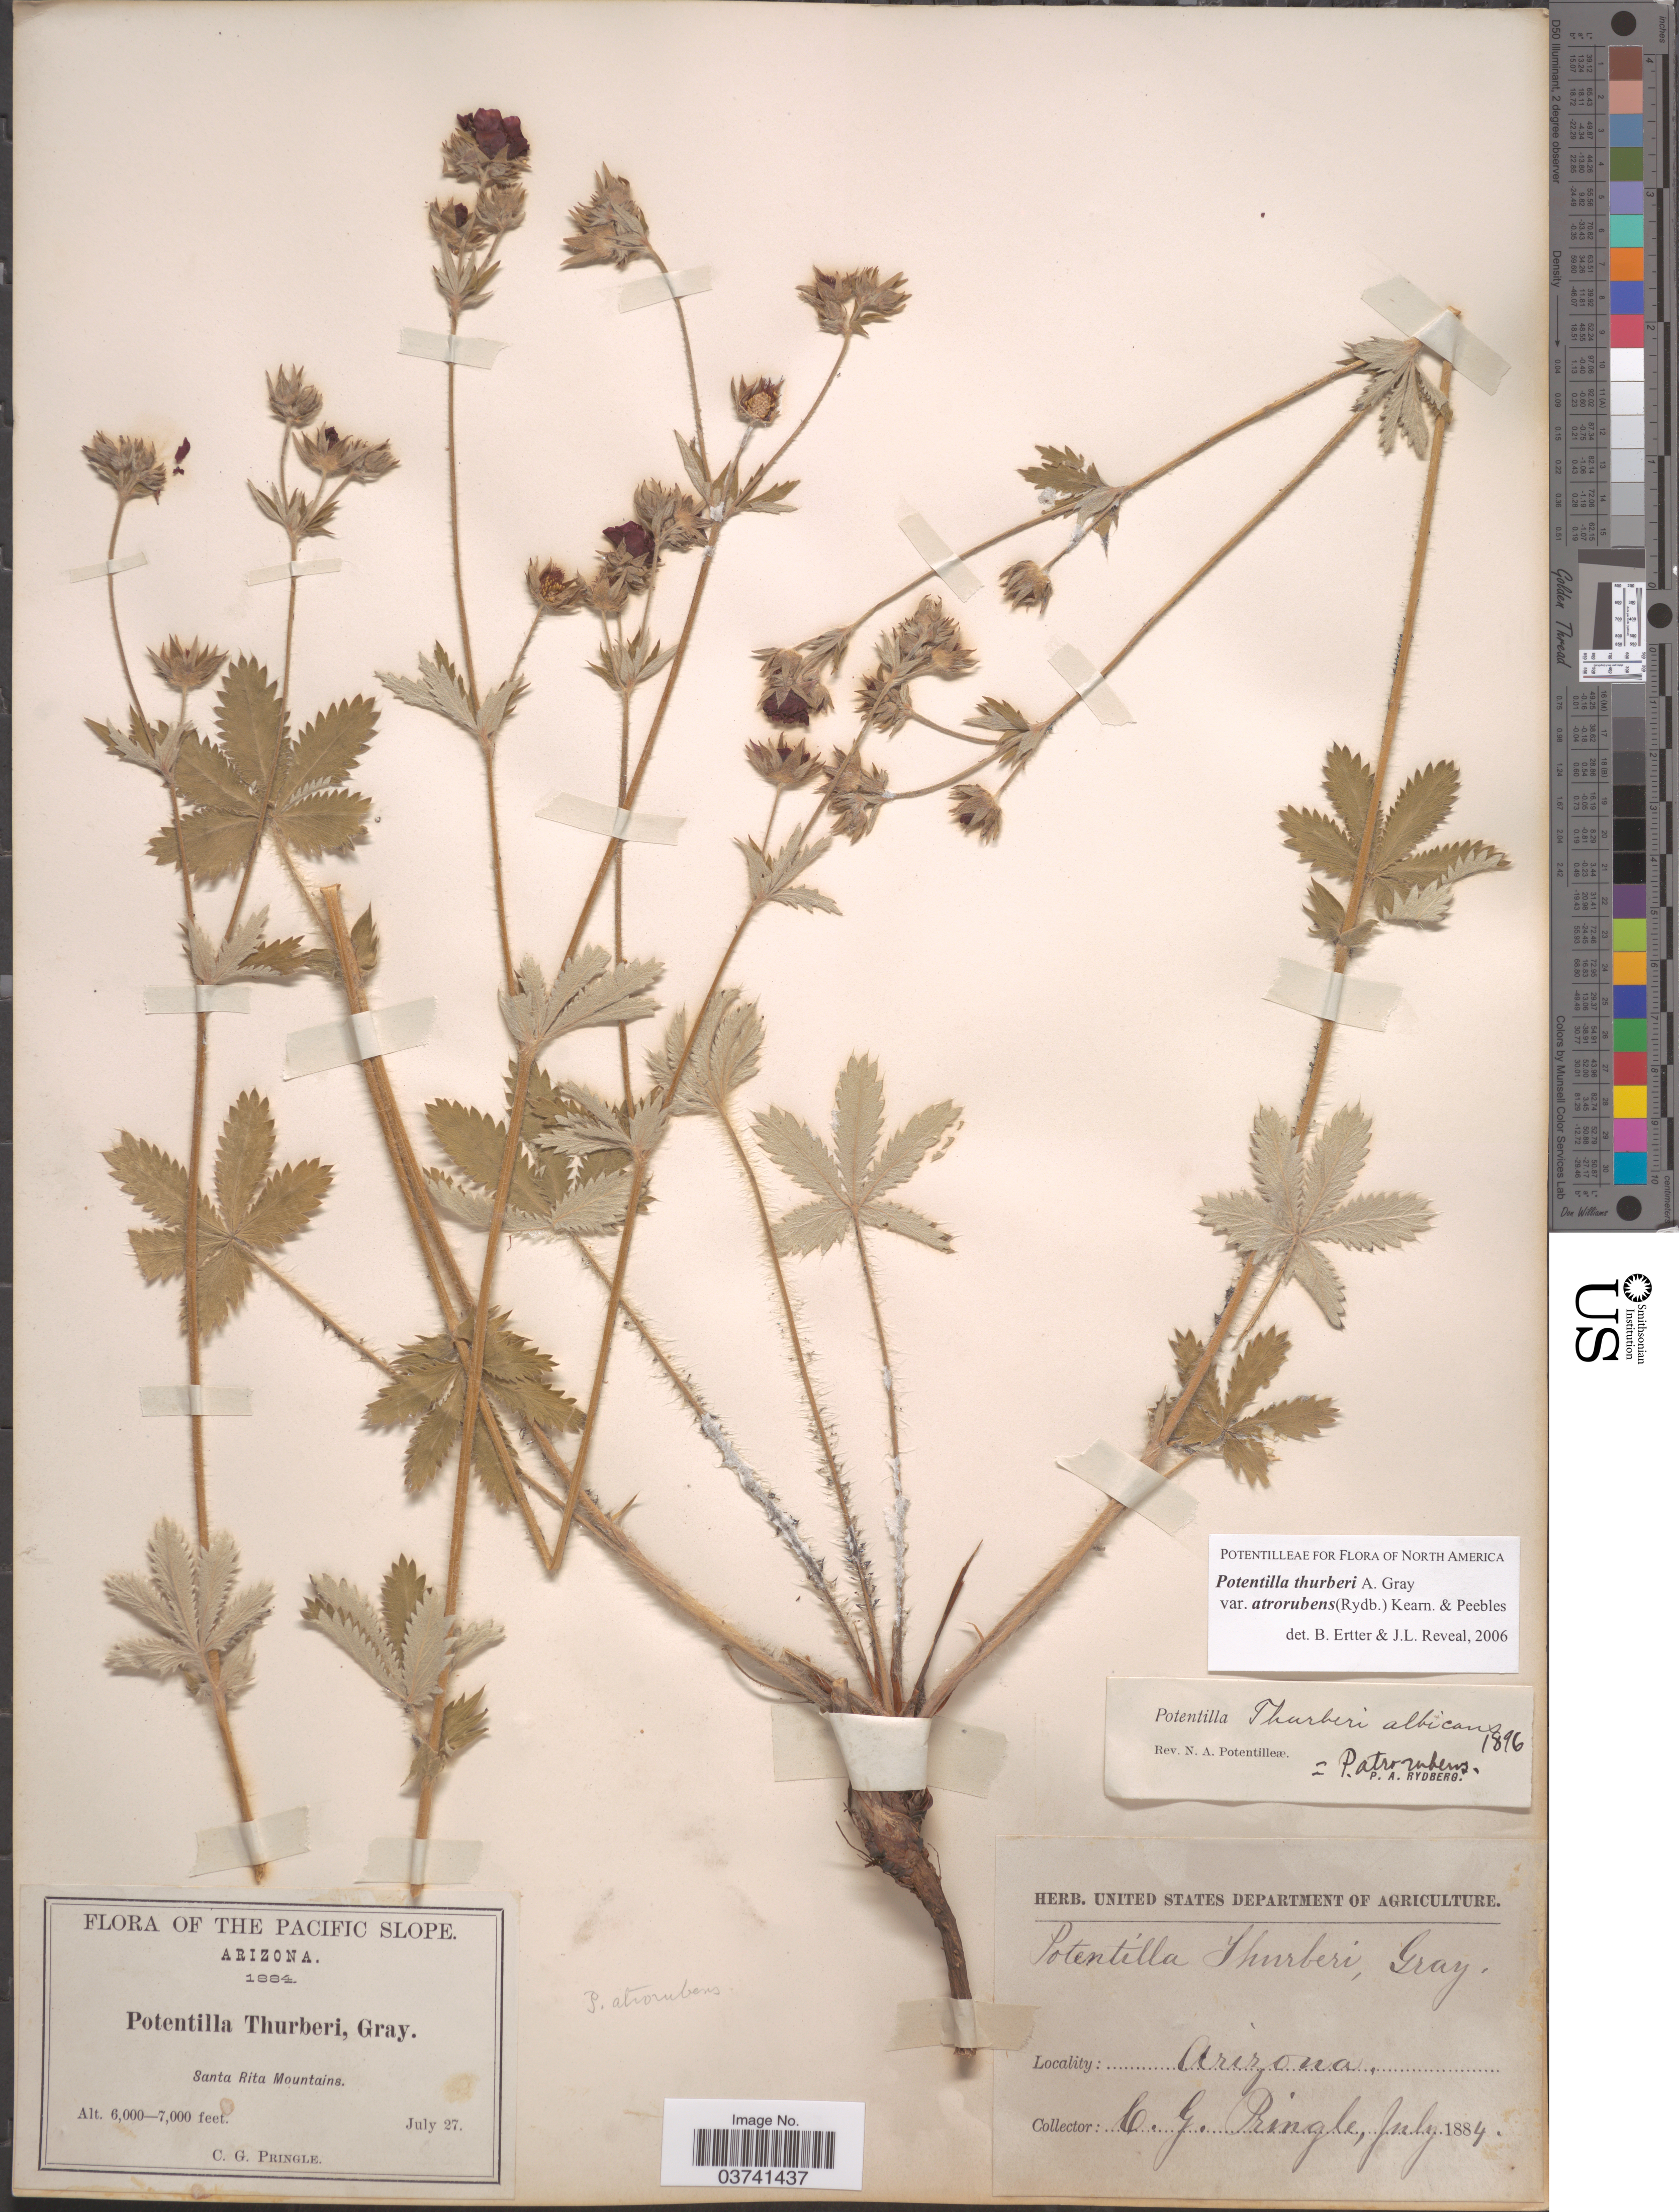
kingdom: Plantae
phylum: Tracheophyta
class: Magnoliopsida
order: Rosales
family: Rosaceae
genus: Potentilla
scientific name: Potentilla thurberi var. atrorubens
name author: A. Gray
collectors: C. G. Pringle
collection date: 1884-07-27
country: United States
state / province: Arizona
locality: The Pacific Slope. Santa Rita Mountains.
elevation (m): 1829